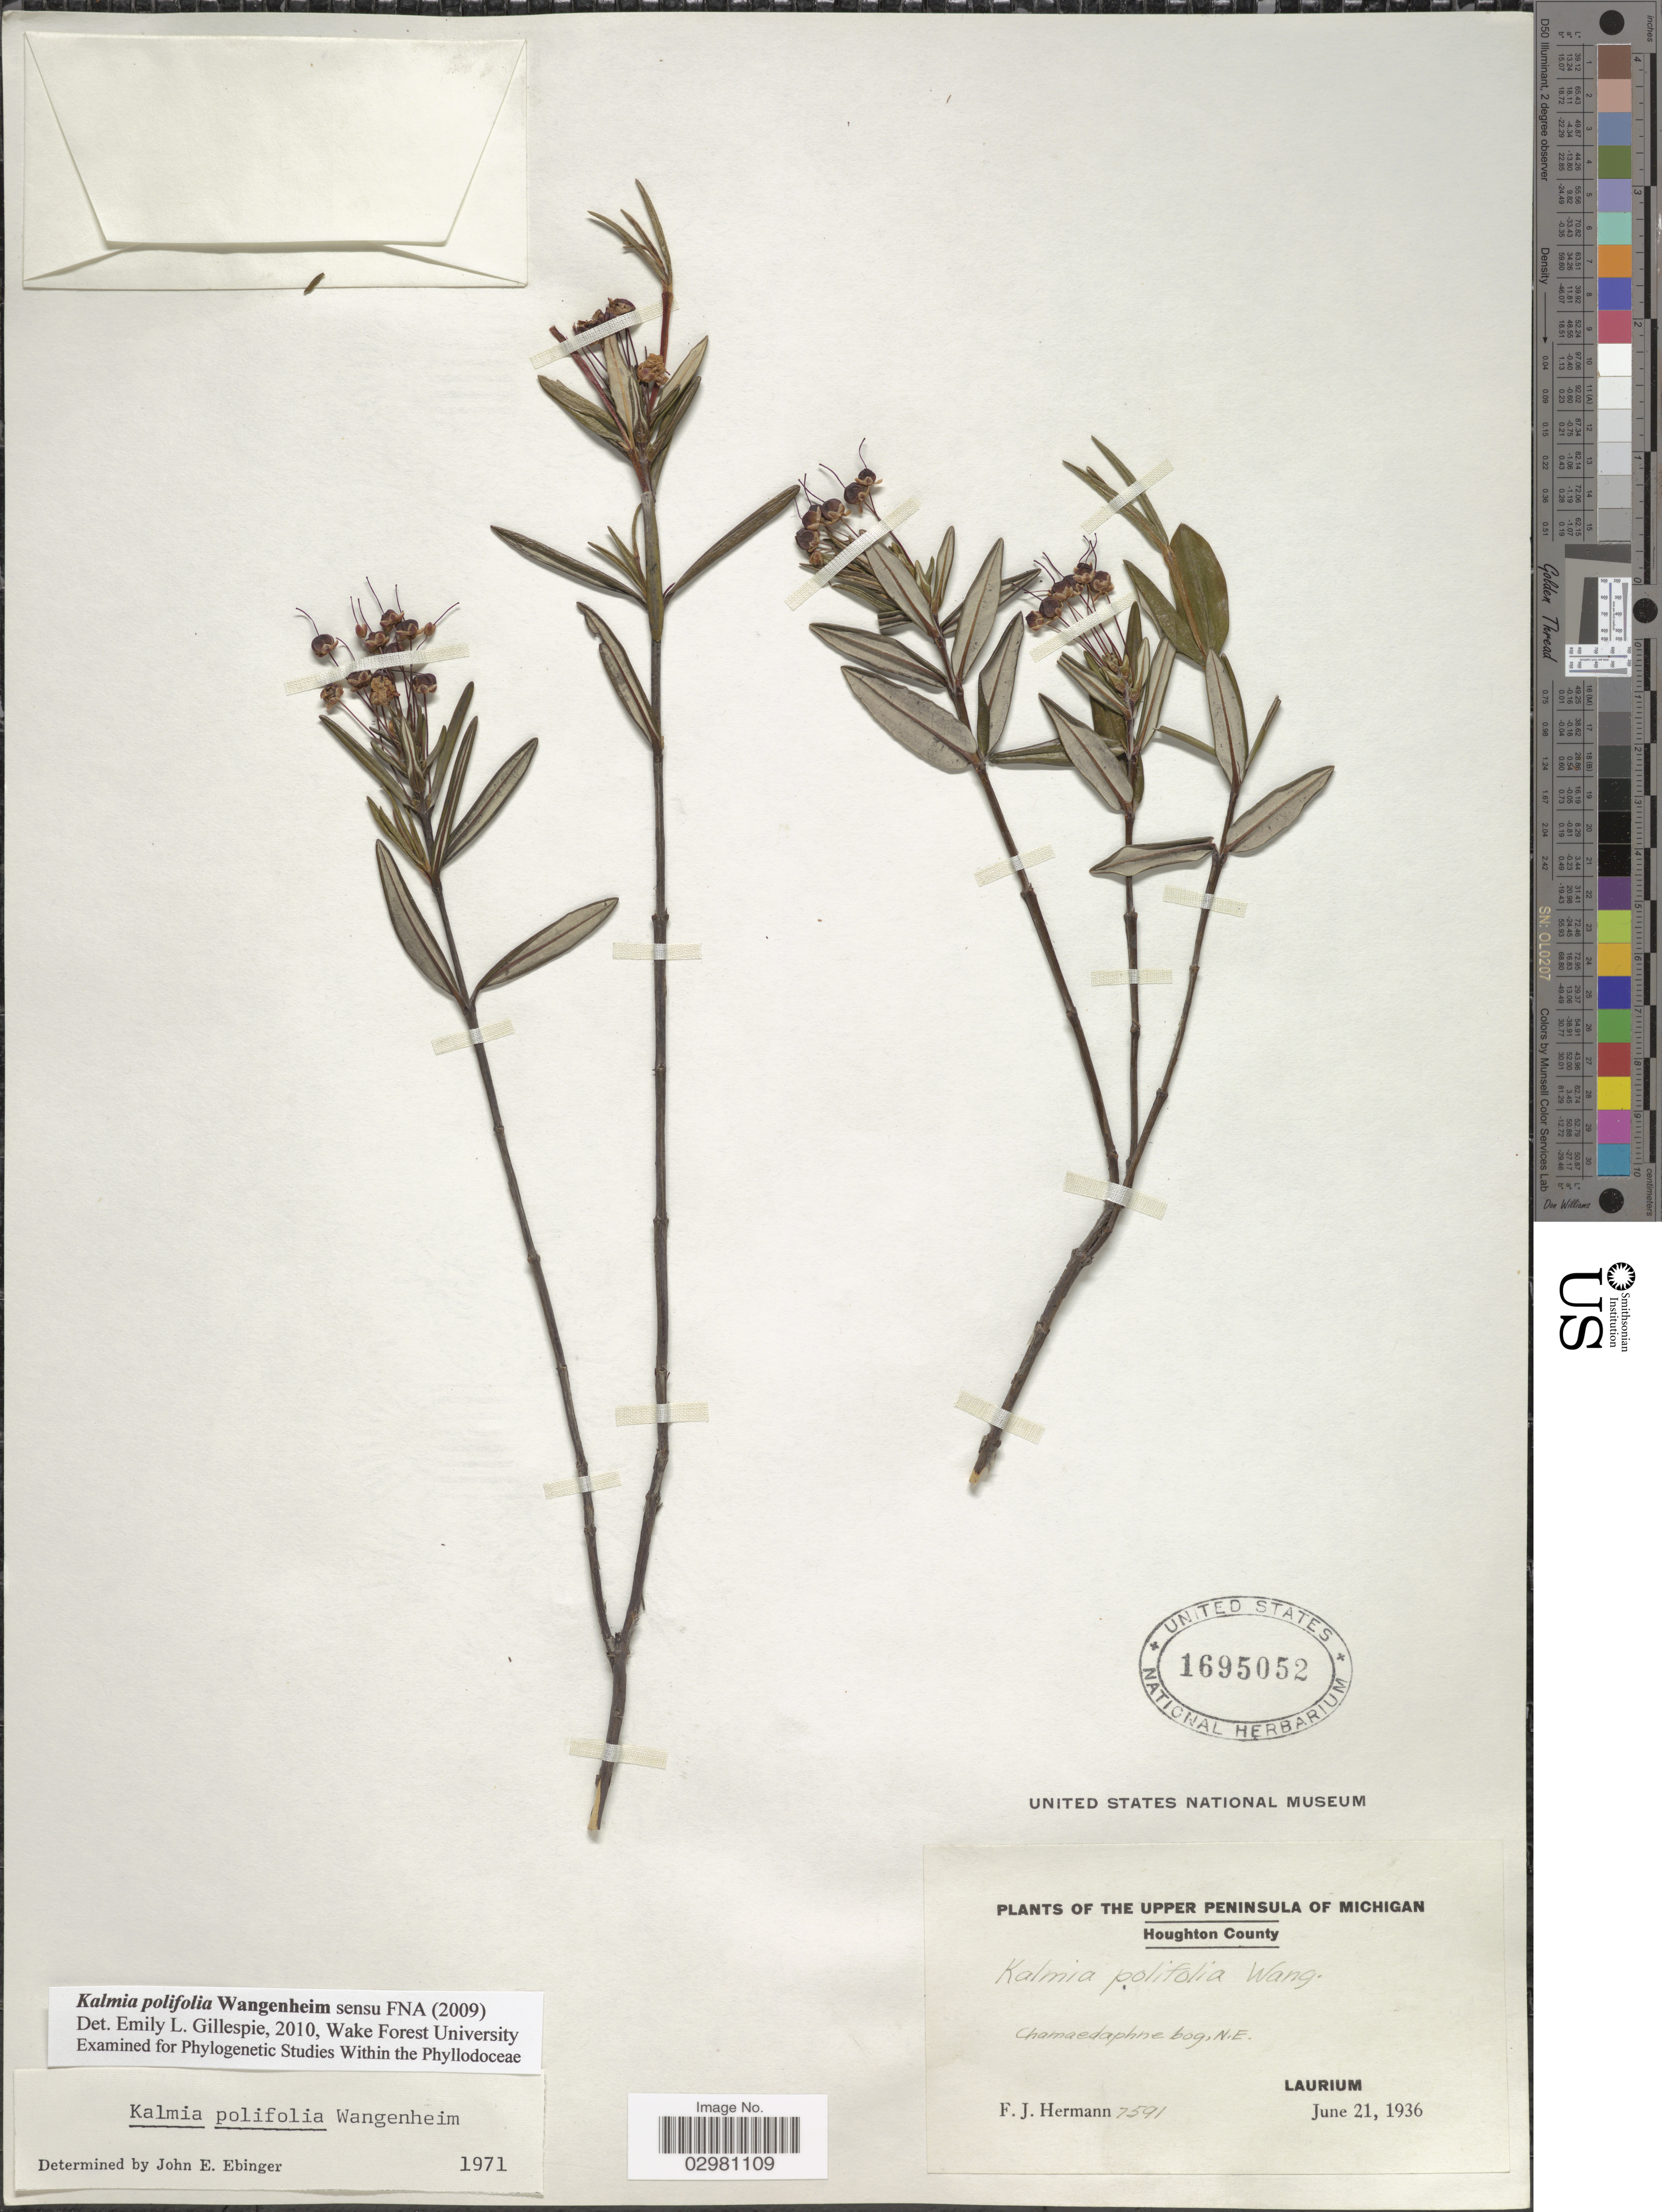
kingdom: Plantae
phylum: Tracheophyta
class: Magnoliopsida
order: Ericales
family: Ericaceae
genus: Kalmia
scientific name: Kalmia polifolia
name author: Wangenh.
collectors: F. J. Hermann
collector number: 7591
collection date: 1936-06-21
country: United States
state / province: Michigan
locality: Upper Peninsula of Michigan. Houghton County. Chamaedaphne bog, N.E. Laurium.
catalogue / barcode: US 1695052